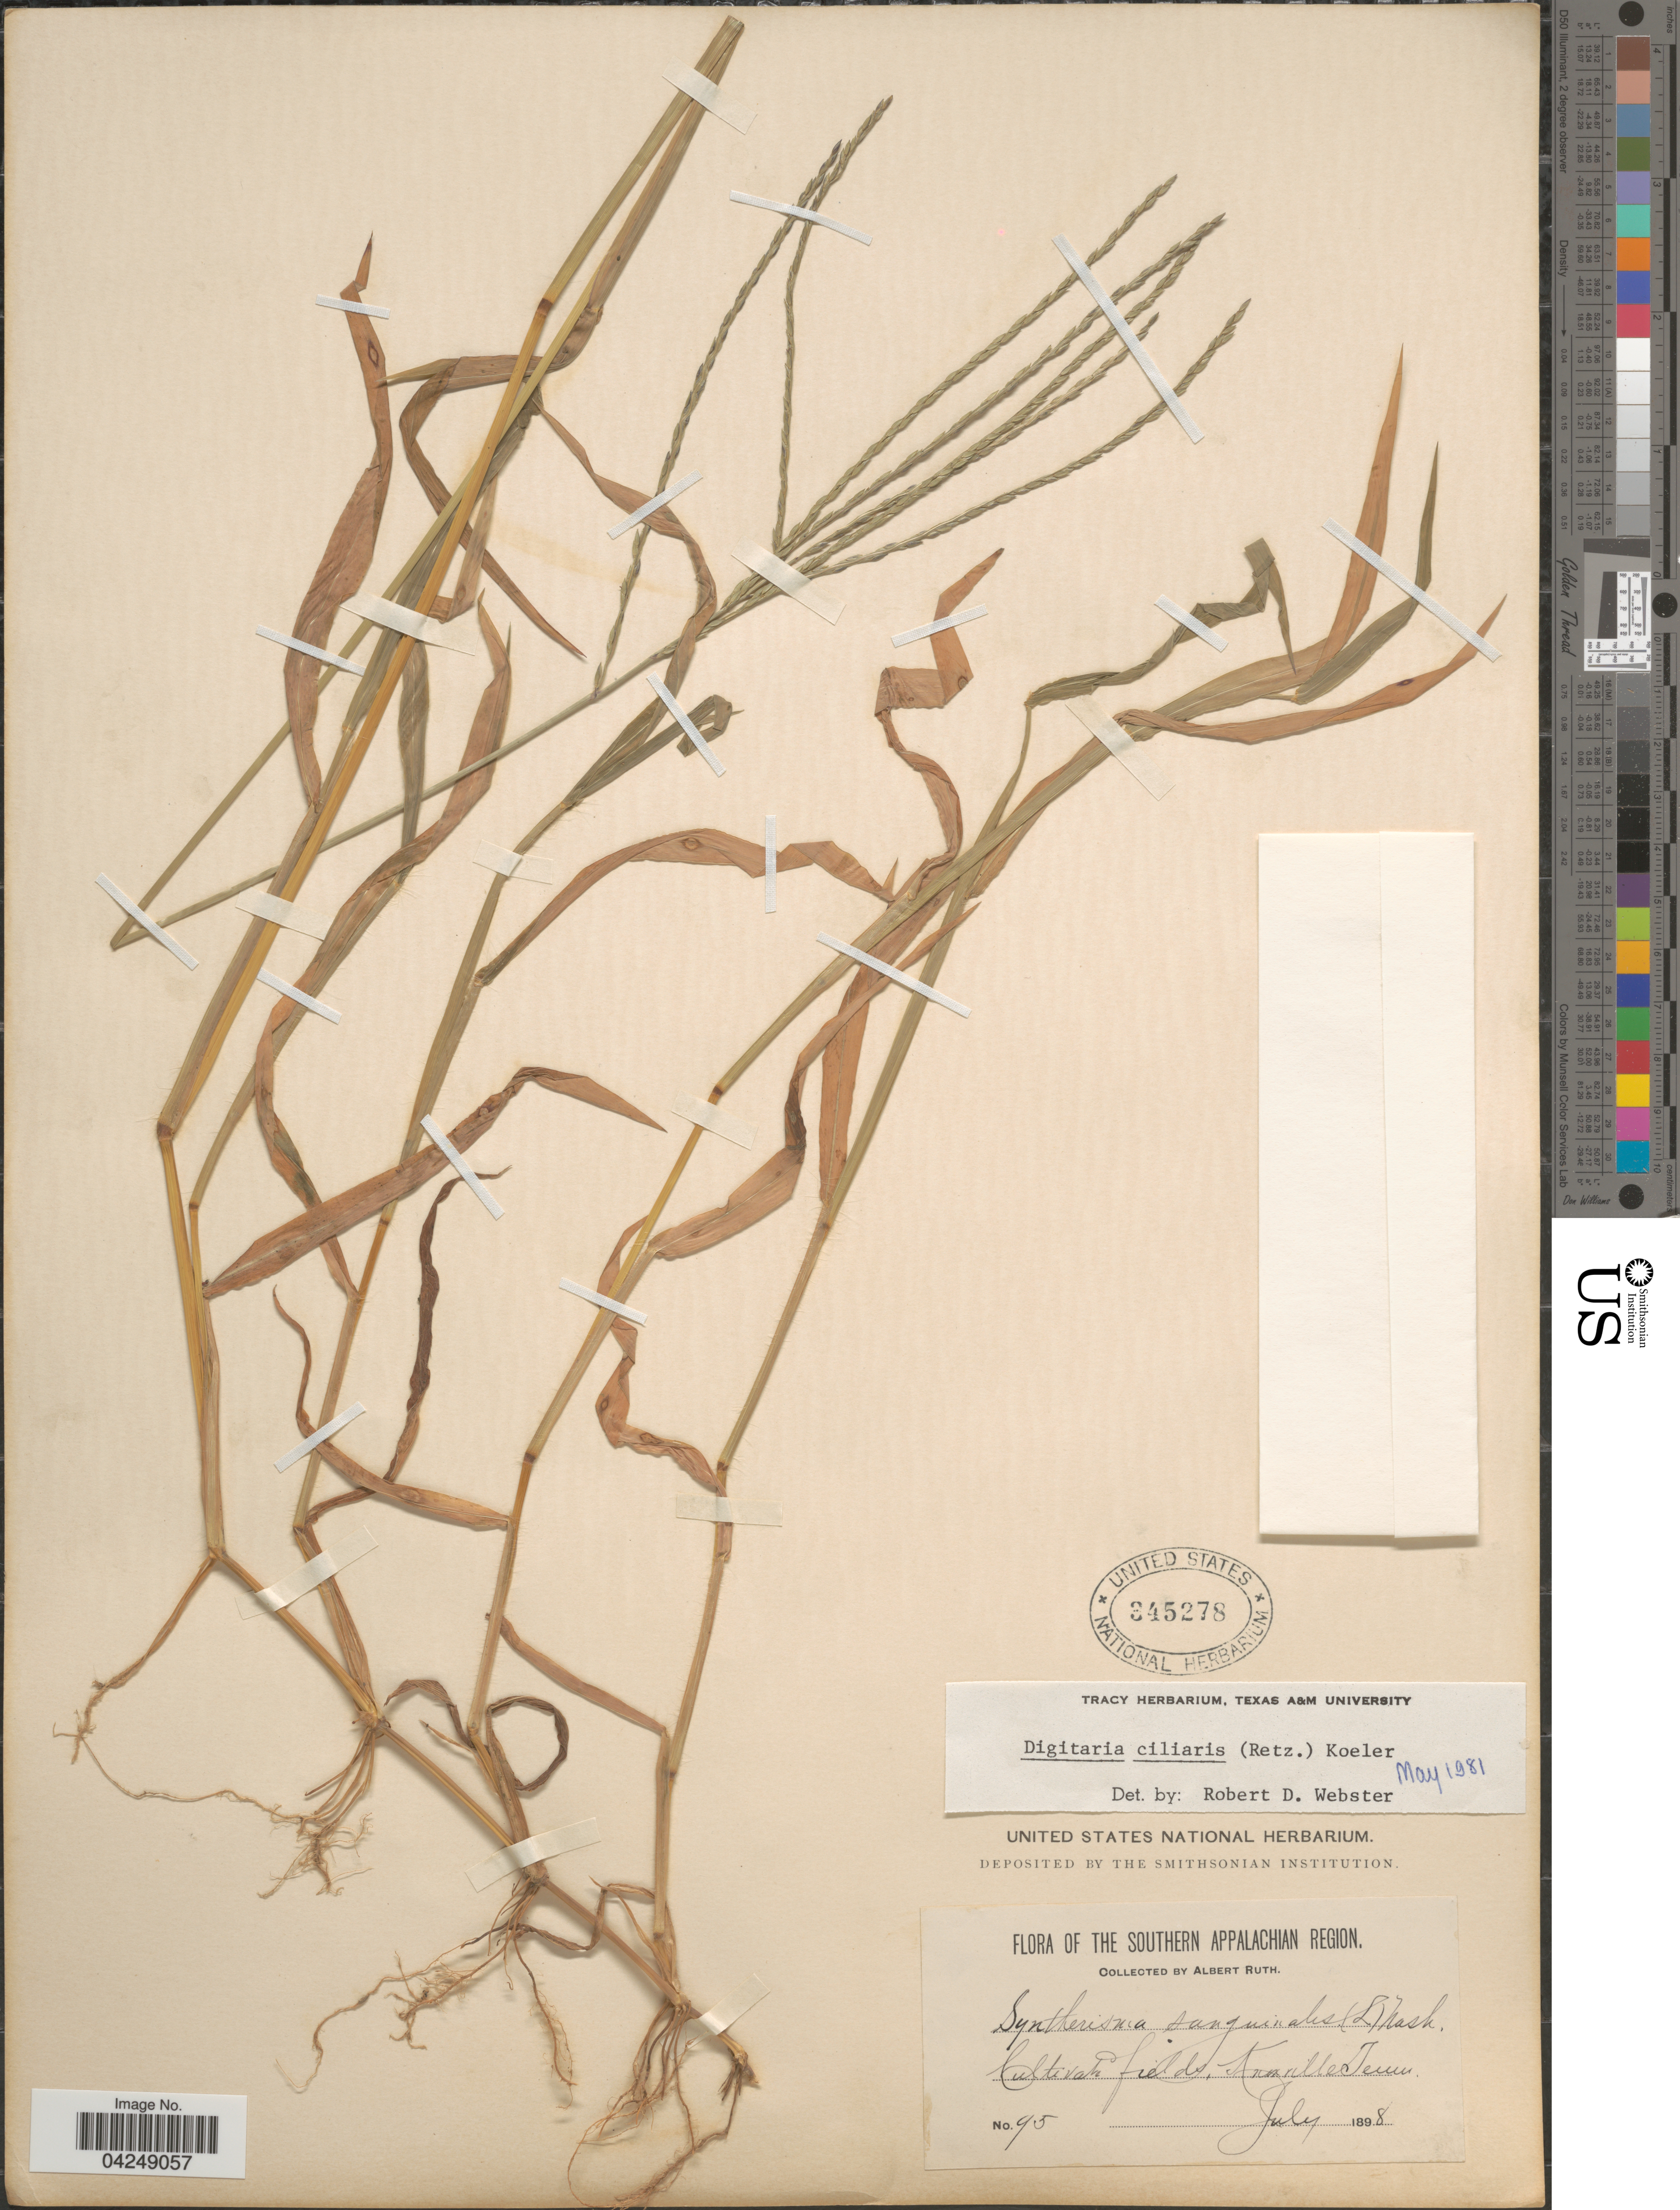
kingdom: Plantae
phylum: Tracheophyta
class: Liliopsida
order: Poales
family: Poaceae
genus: Digitaria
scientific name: Digitaria ciliaris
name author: (Retz.) Koeler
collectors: A. Ruth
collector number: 95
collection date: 1898-07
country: United States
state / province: Tennessee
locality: The Southern Appalachian Region. Cultivated fields, Knoxville.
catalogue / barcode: US 345278